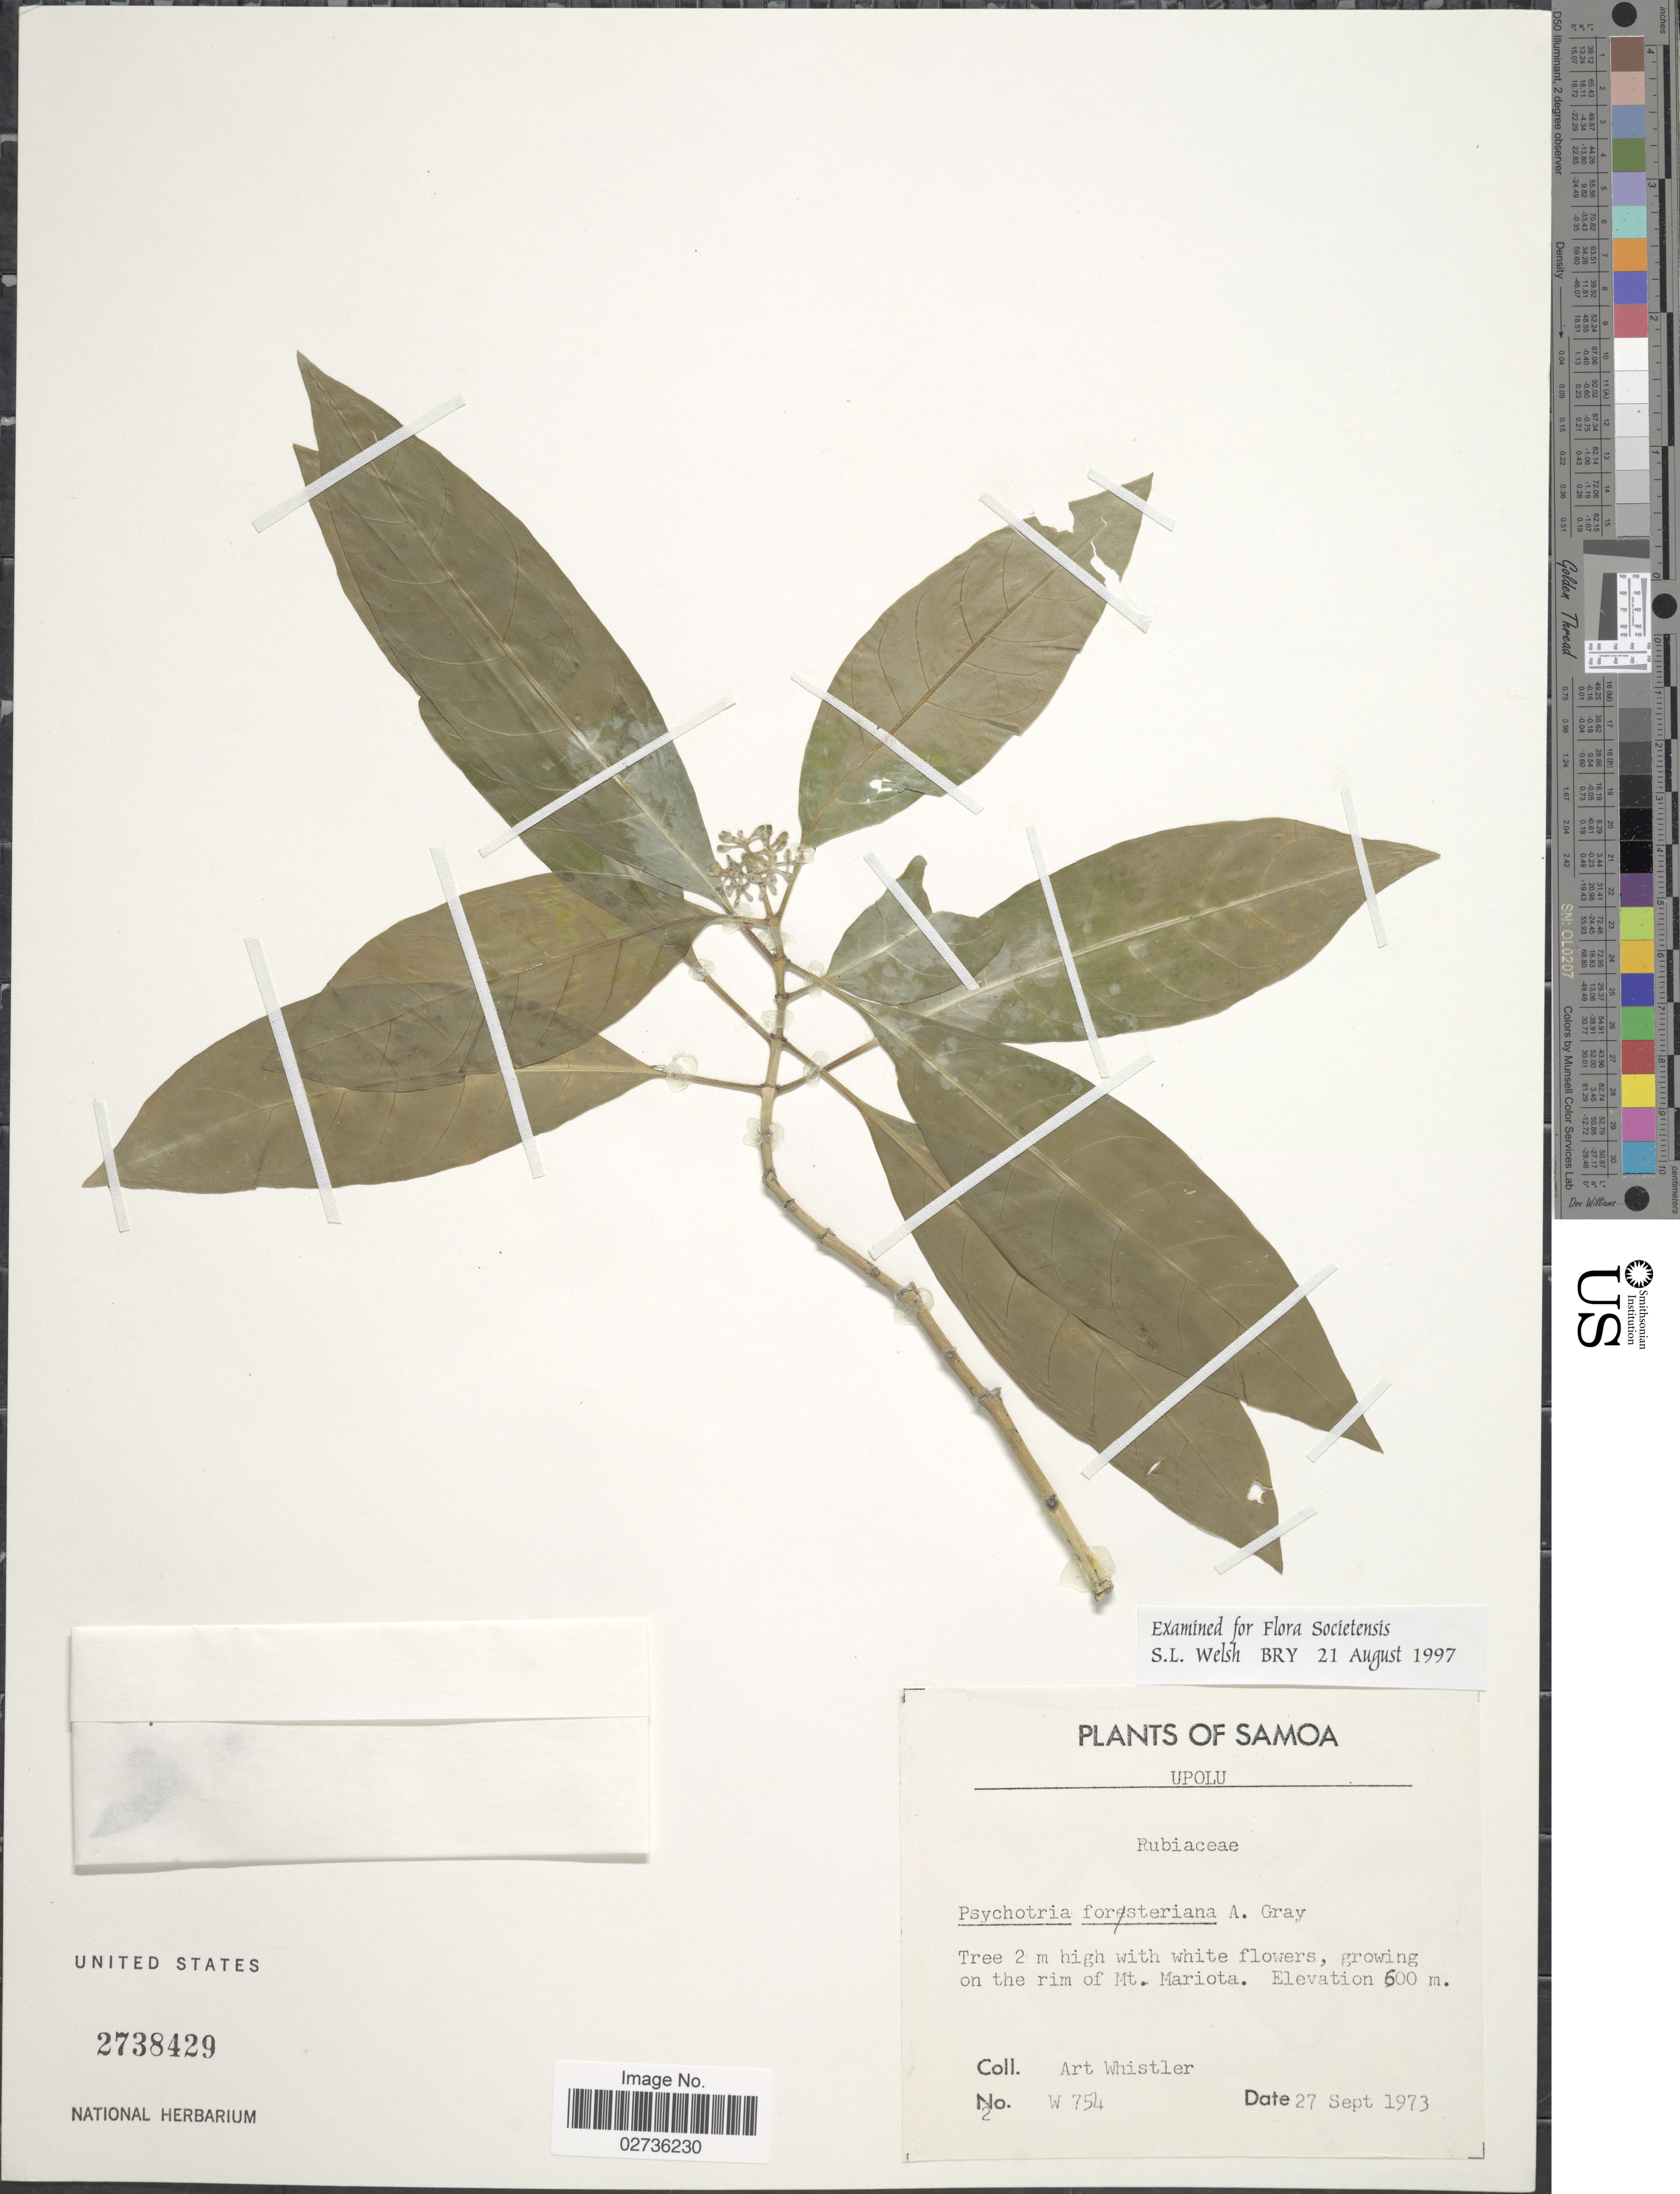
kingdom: Plantae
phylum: Tracheophyta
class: Magnoliopsida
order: Gentianales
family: Rubiaceae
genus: Psychotria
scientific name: Psychotria forsteriana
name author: A. Gray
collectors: A. Whistler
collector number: W 754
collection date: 1973-09-27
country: Samoa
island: Upolu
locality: Upolu. Growing on the rim of Mt. Mariota.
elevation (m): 600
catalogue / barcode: US 2738429